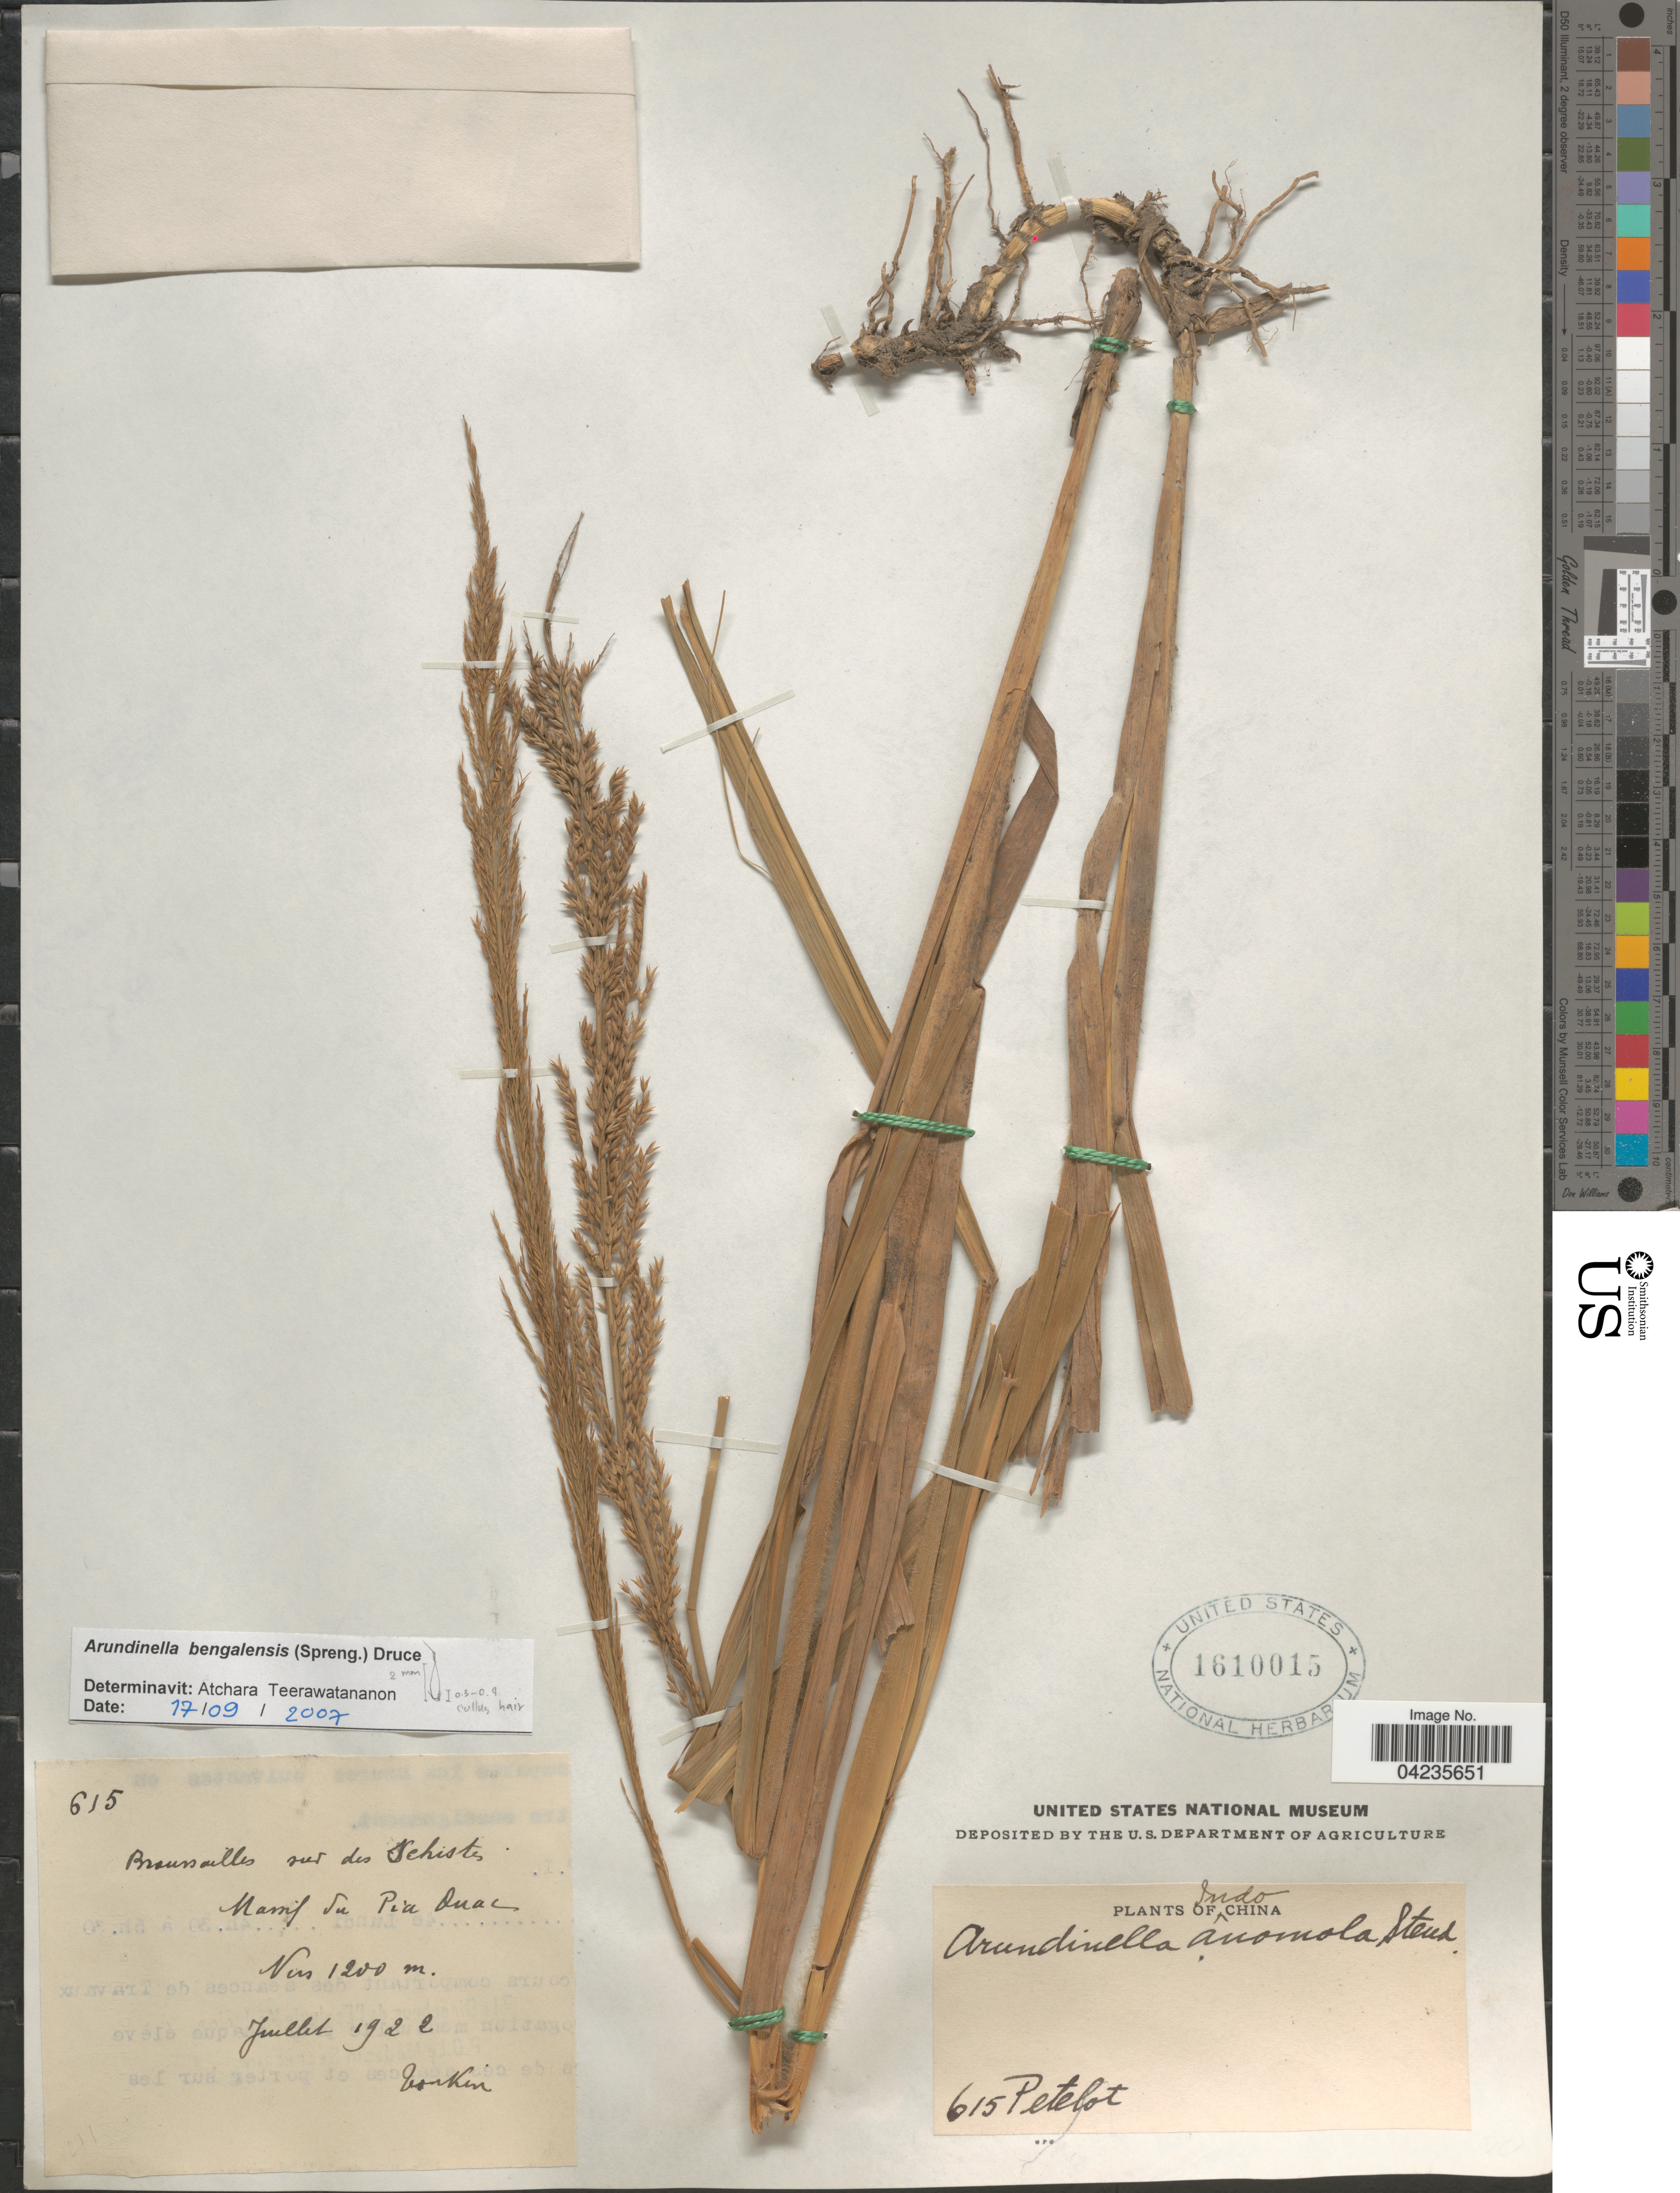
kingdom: Plantae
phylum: Tracheophyta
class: Liliopsida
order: Poales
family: Poaceae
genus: Arundinella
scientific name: Arundinella bengalensis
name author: (Spreng.) Druce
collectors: Pételot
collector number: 615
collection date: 1922-07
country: Vietnam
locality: Indo China. Broussailles sur des schistes. Massif du Pia Quac. Tonkin.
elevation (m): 1200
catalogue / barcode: US 1610015